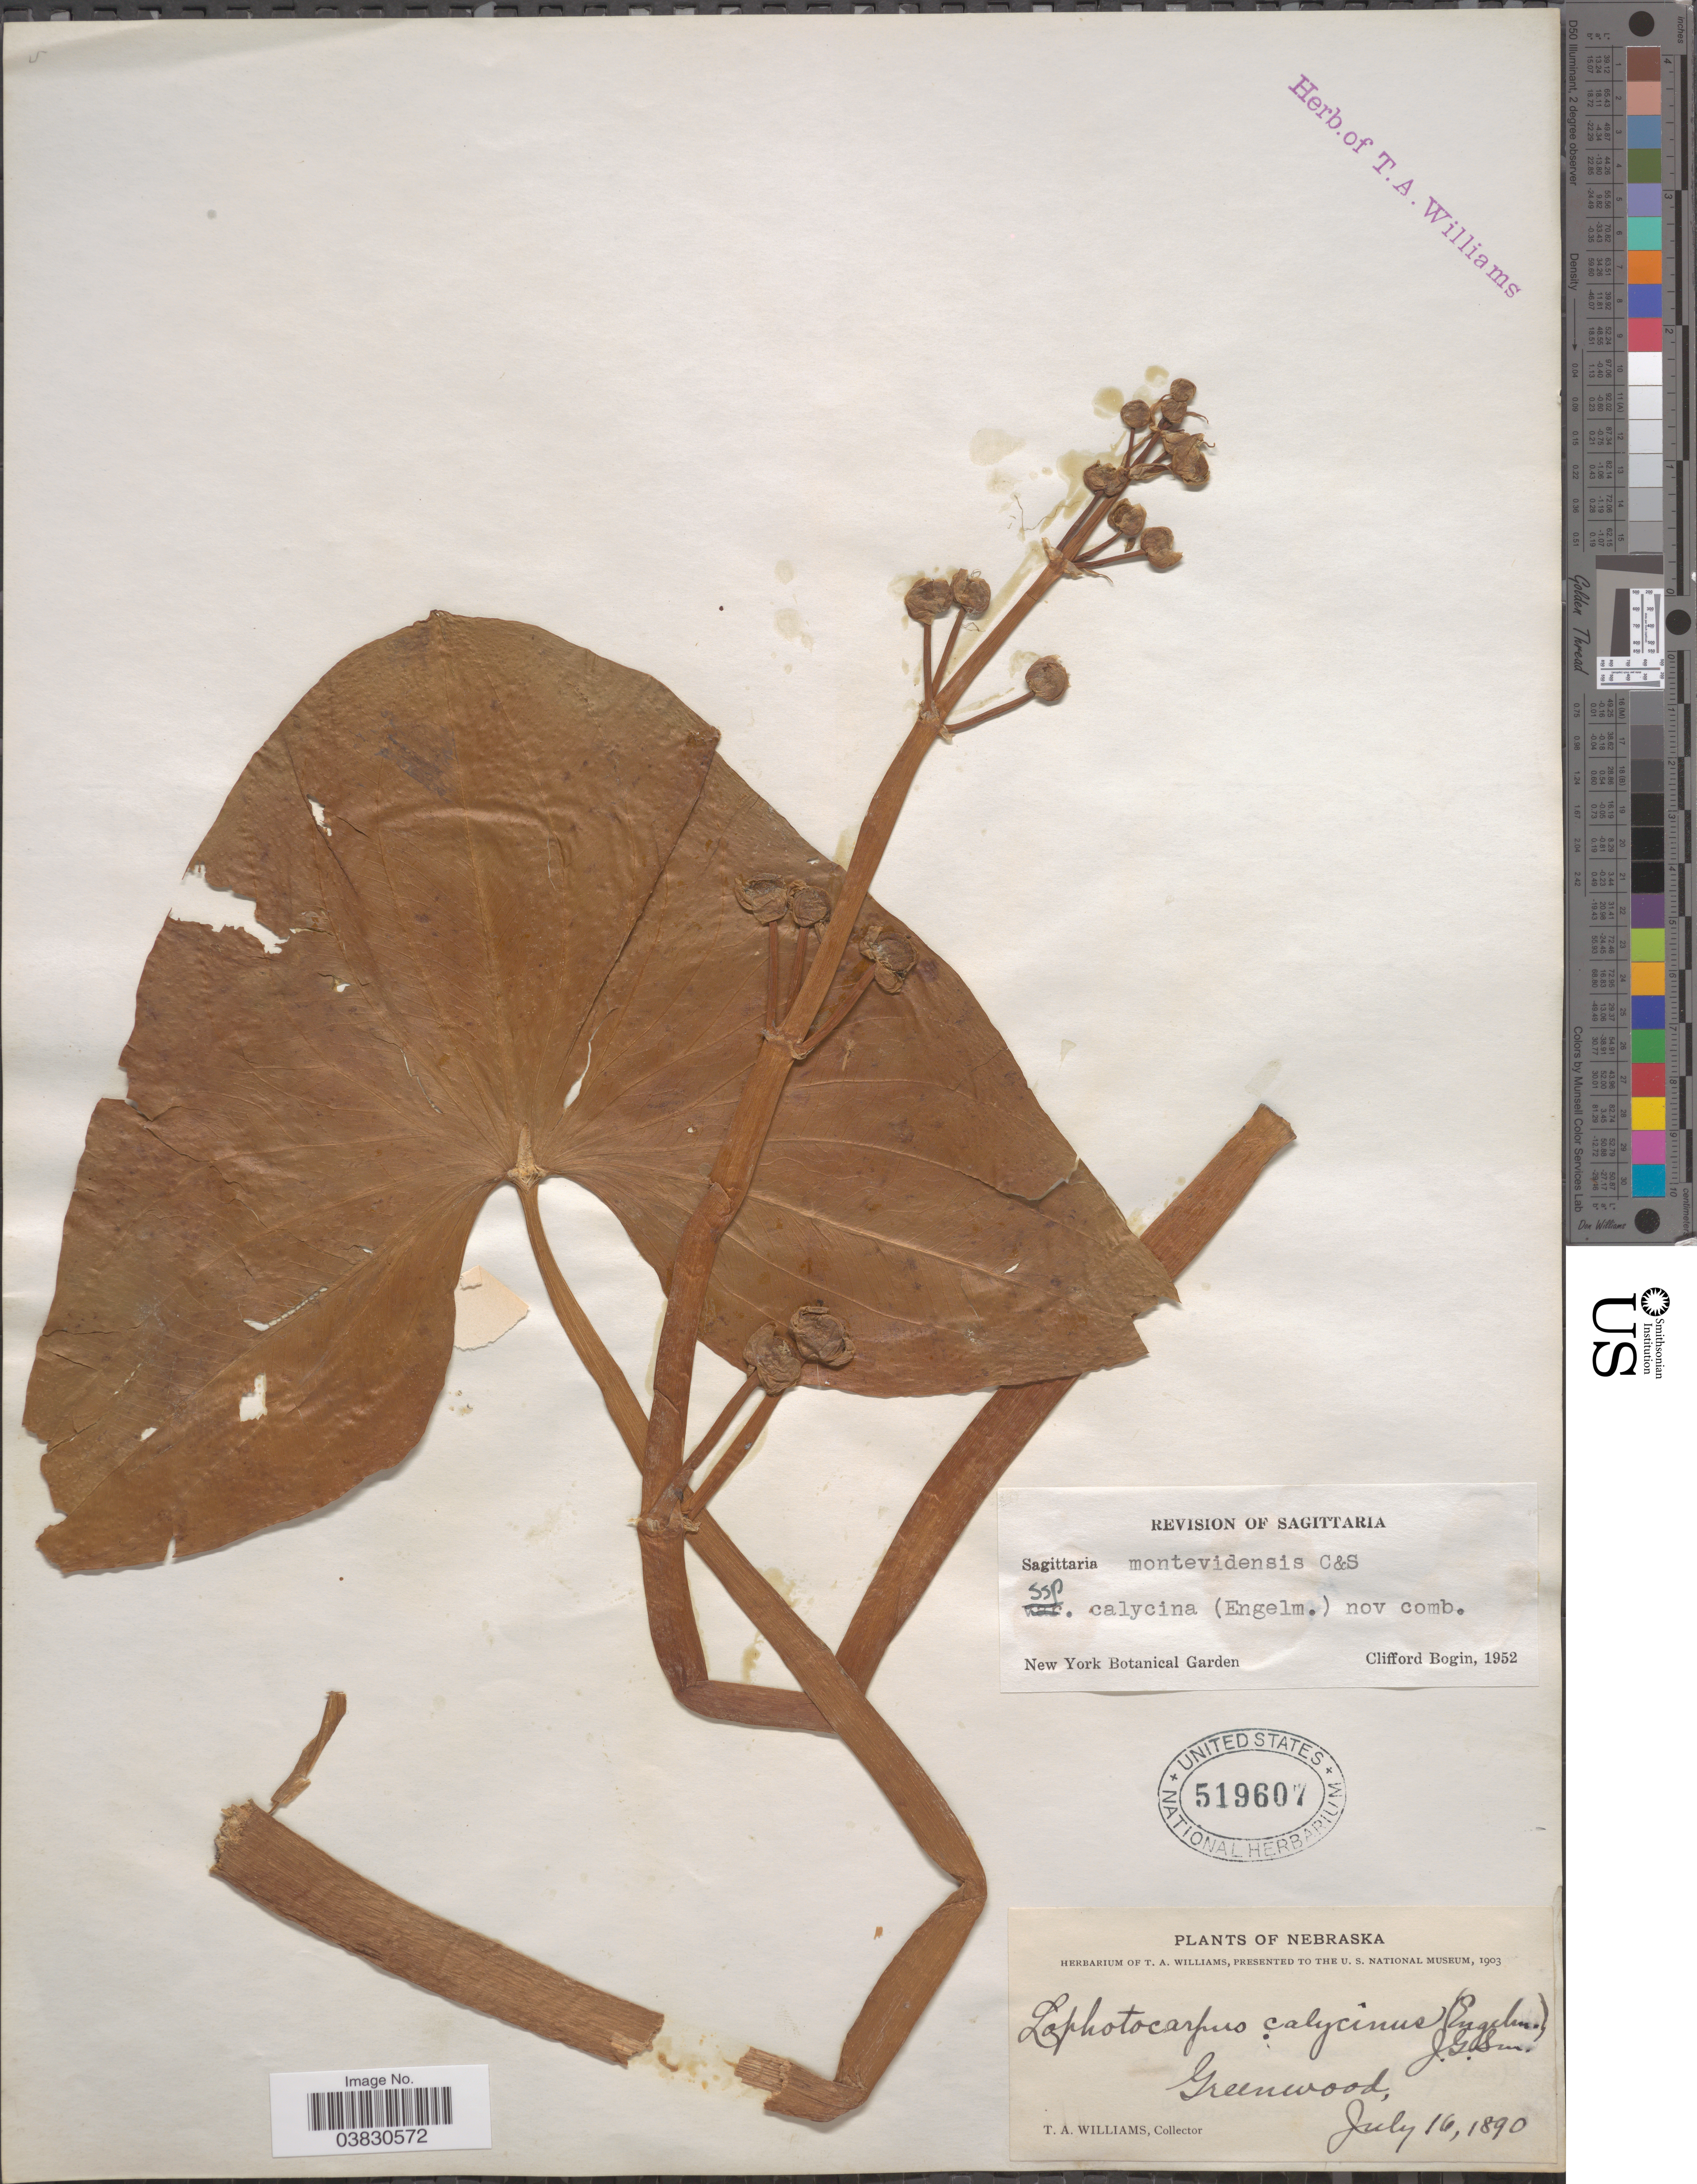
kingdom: Plantae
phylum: Tracheophyta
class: Liliopsida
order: Alismatales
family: Alismataceae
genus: Sagittaria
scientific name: Sagittaria montevidensis subsp. calycina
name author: Cham. & Schltdl.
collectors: T. Williams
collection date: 1890-07-16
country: United States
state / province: Nebraska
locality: Greenwood.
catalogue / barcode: US 519607